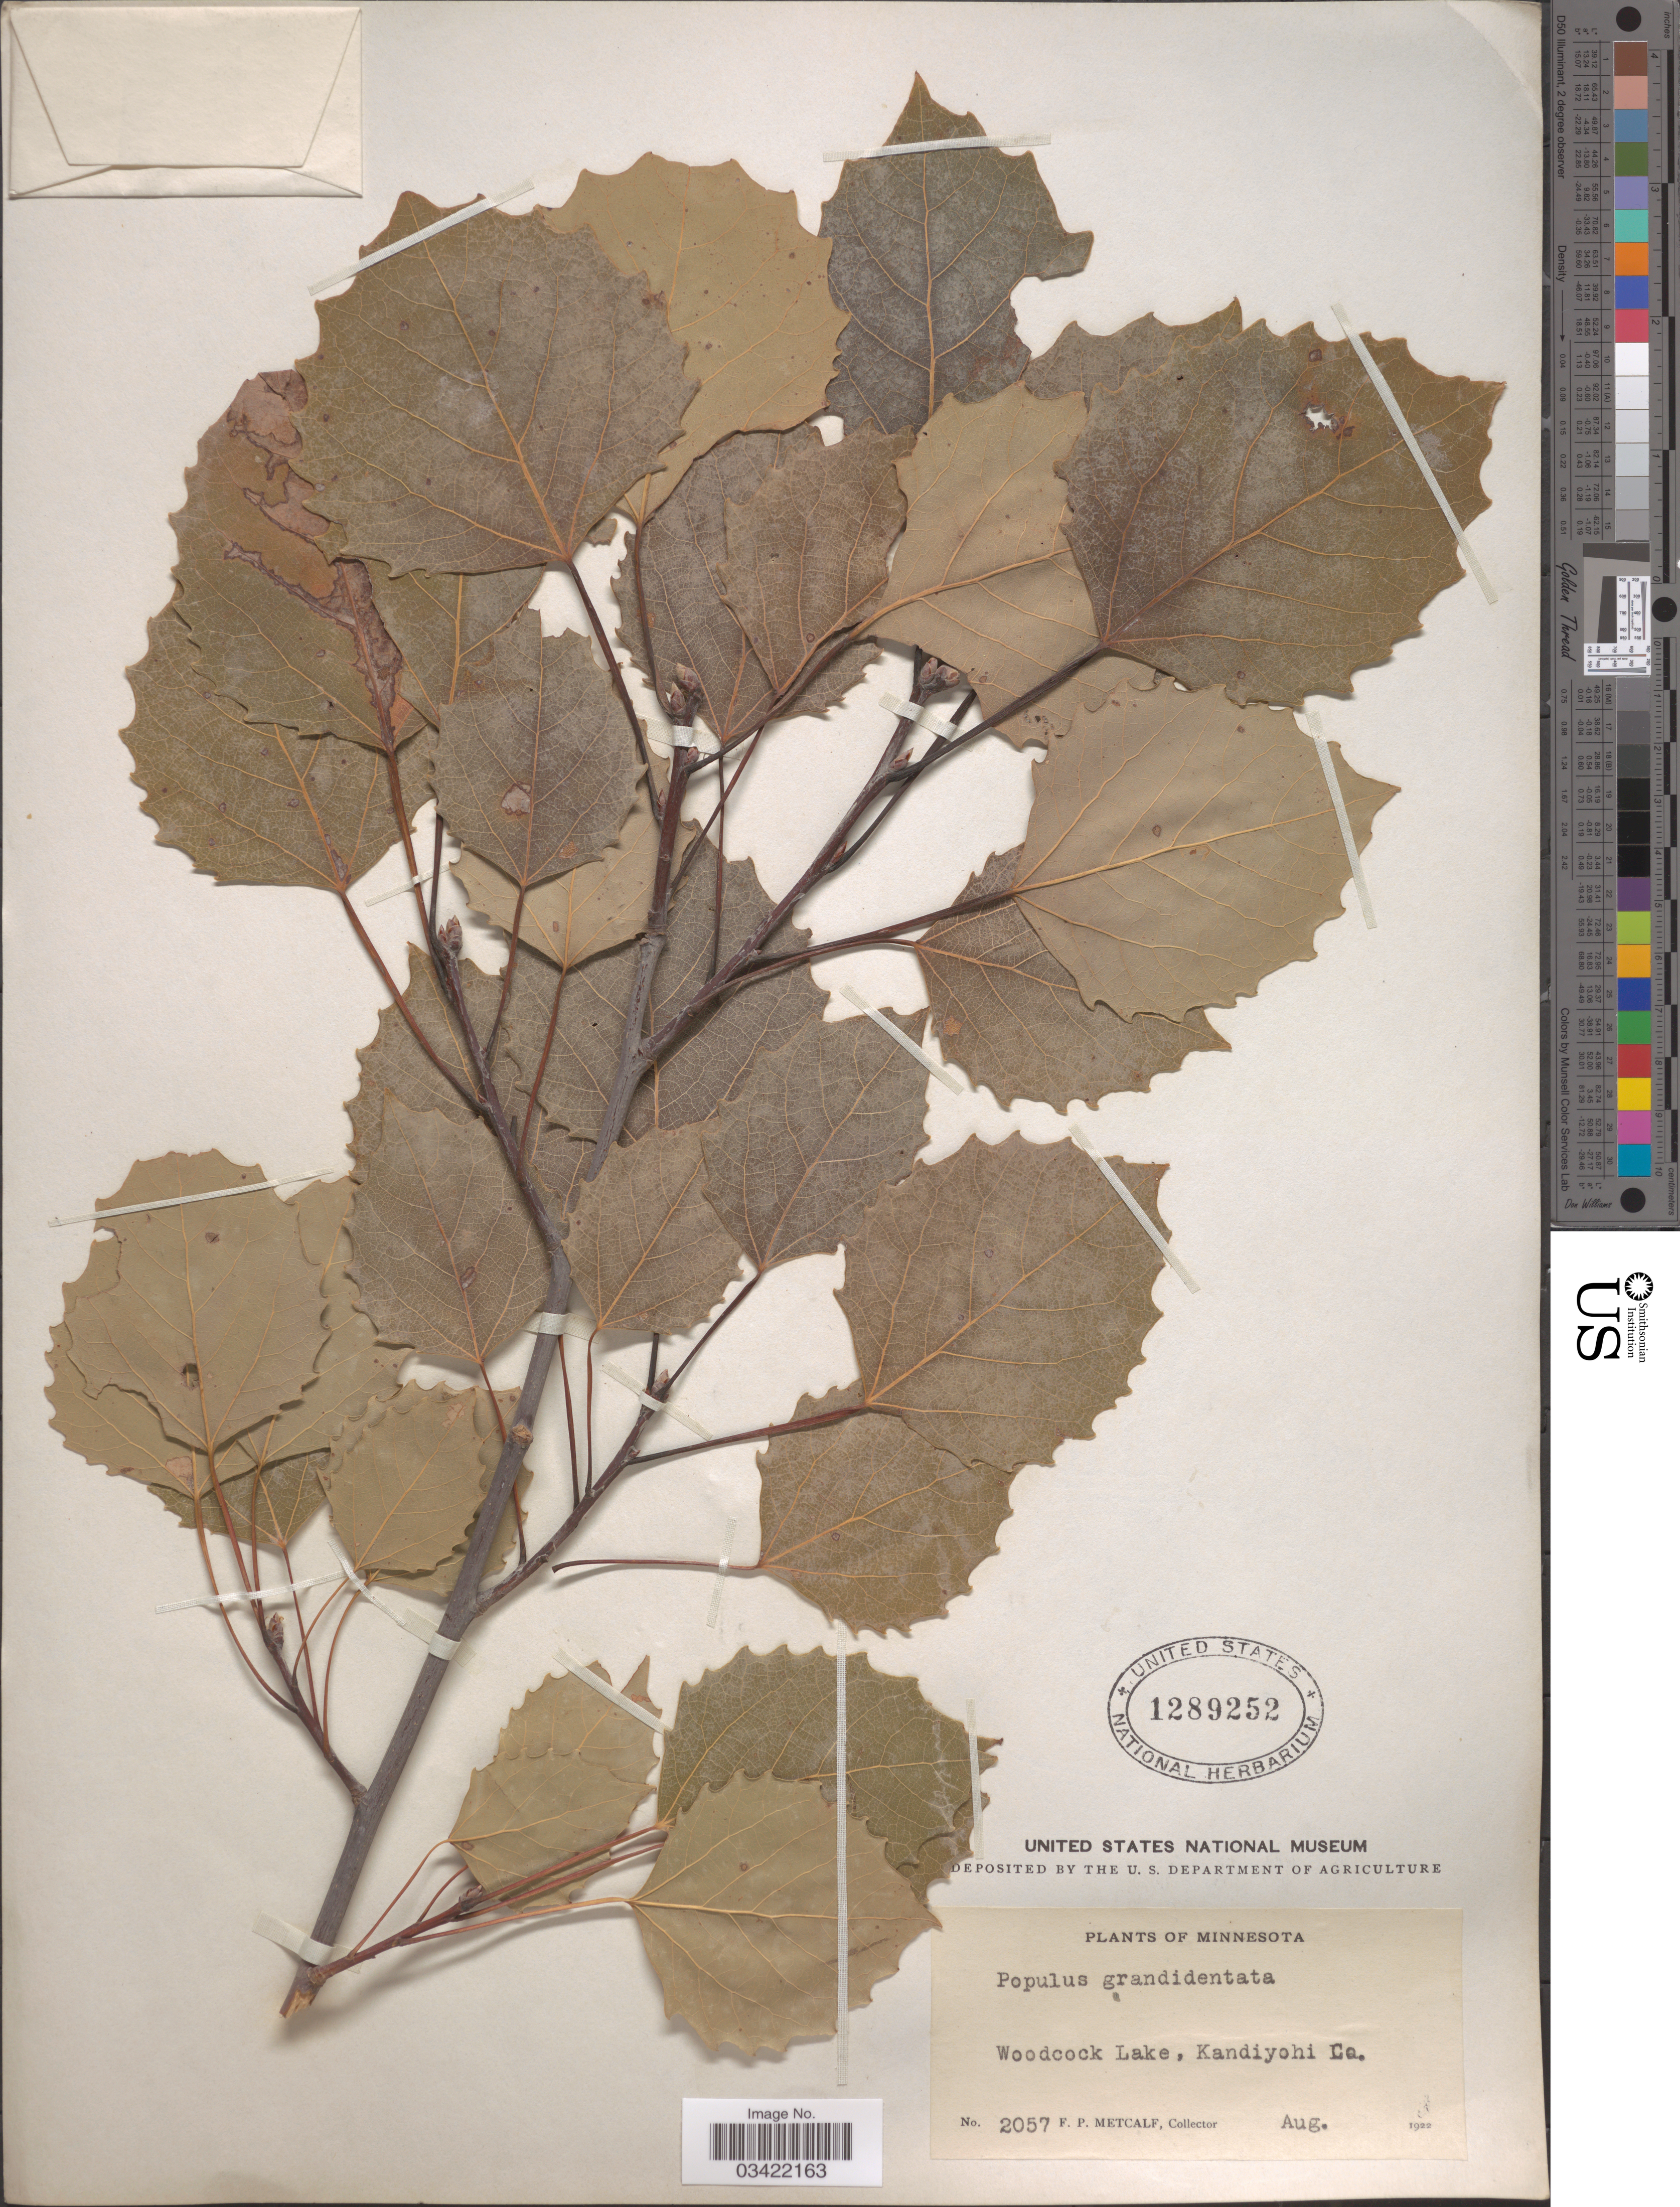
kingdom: Plantae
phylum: Tracheophyta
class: Magnoliopsida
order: Malpighiales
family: Salicaceae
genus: Populus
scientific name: Populus grandidentata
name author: Michx.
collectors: F. Metcalf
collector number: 2057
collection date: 1922-08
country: United States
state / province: Minnesota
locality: Woodcock Lake, Kandiyohi Co.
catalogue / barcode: US 1289252